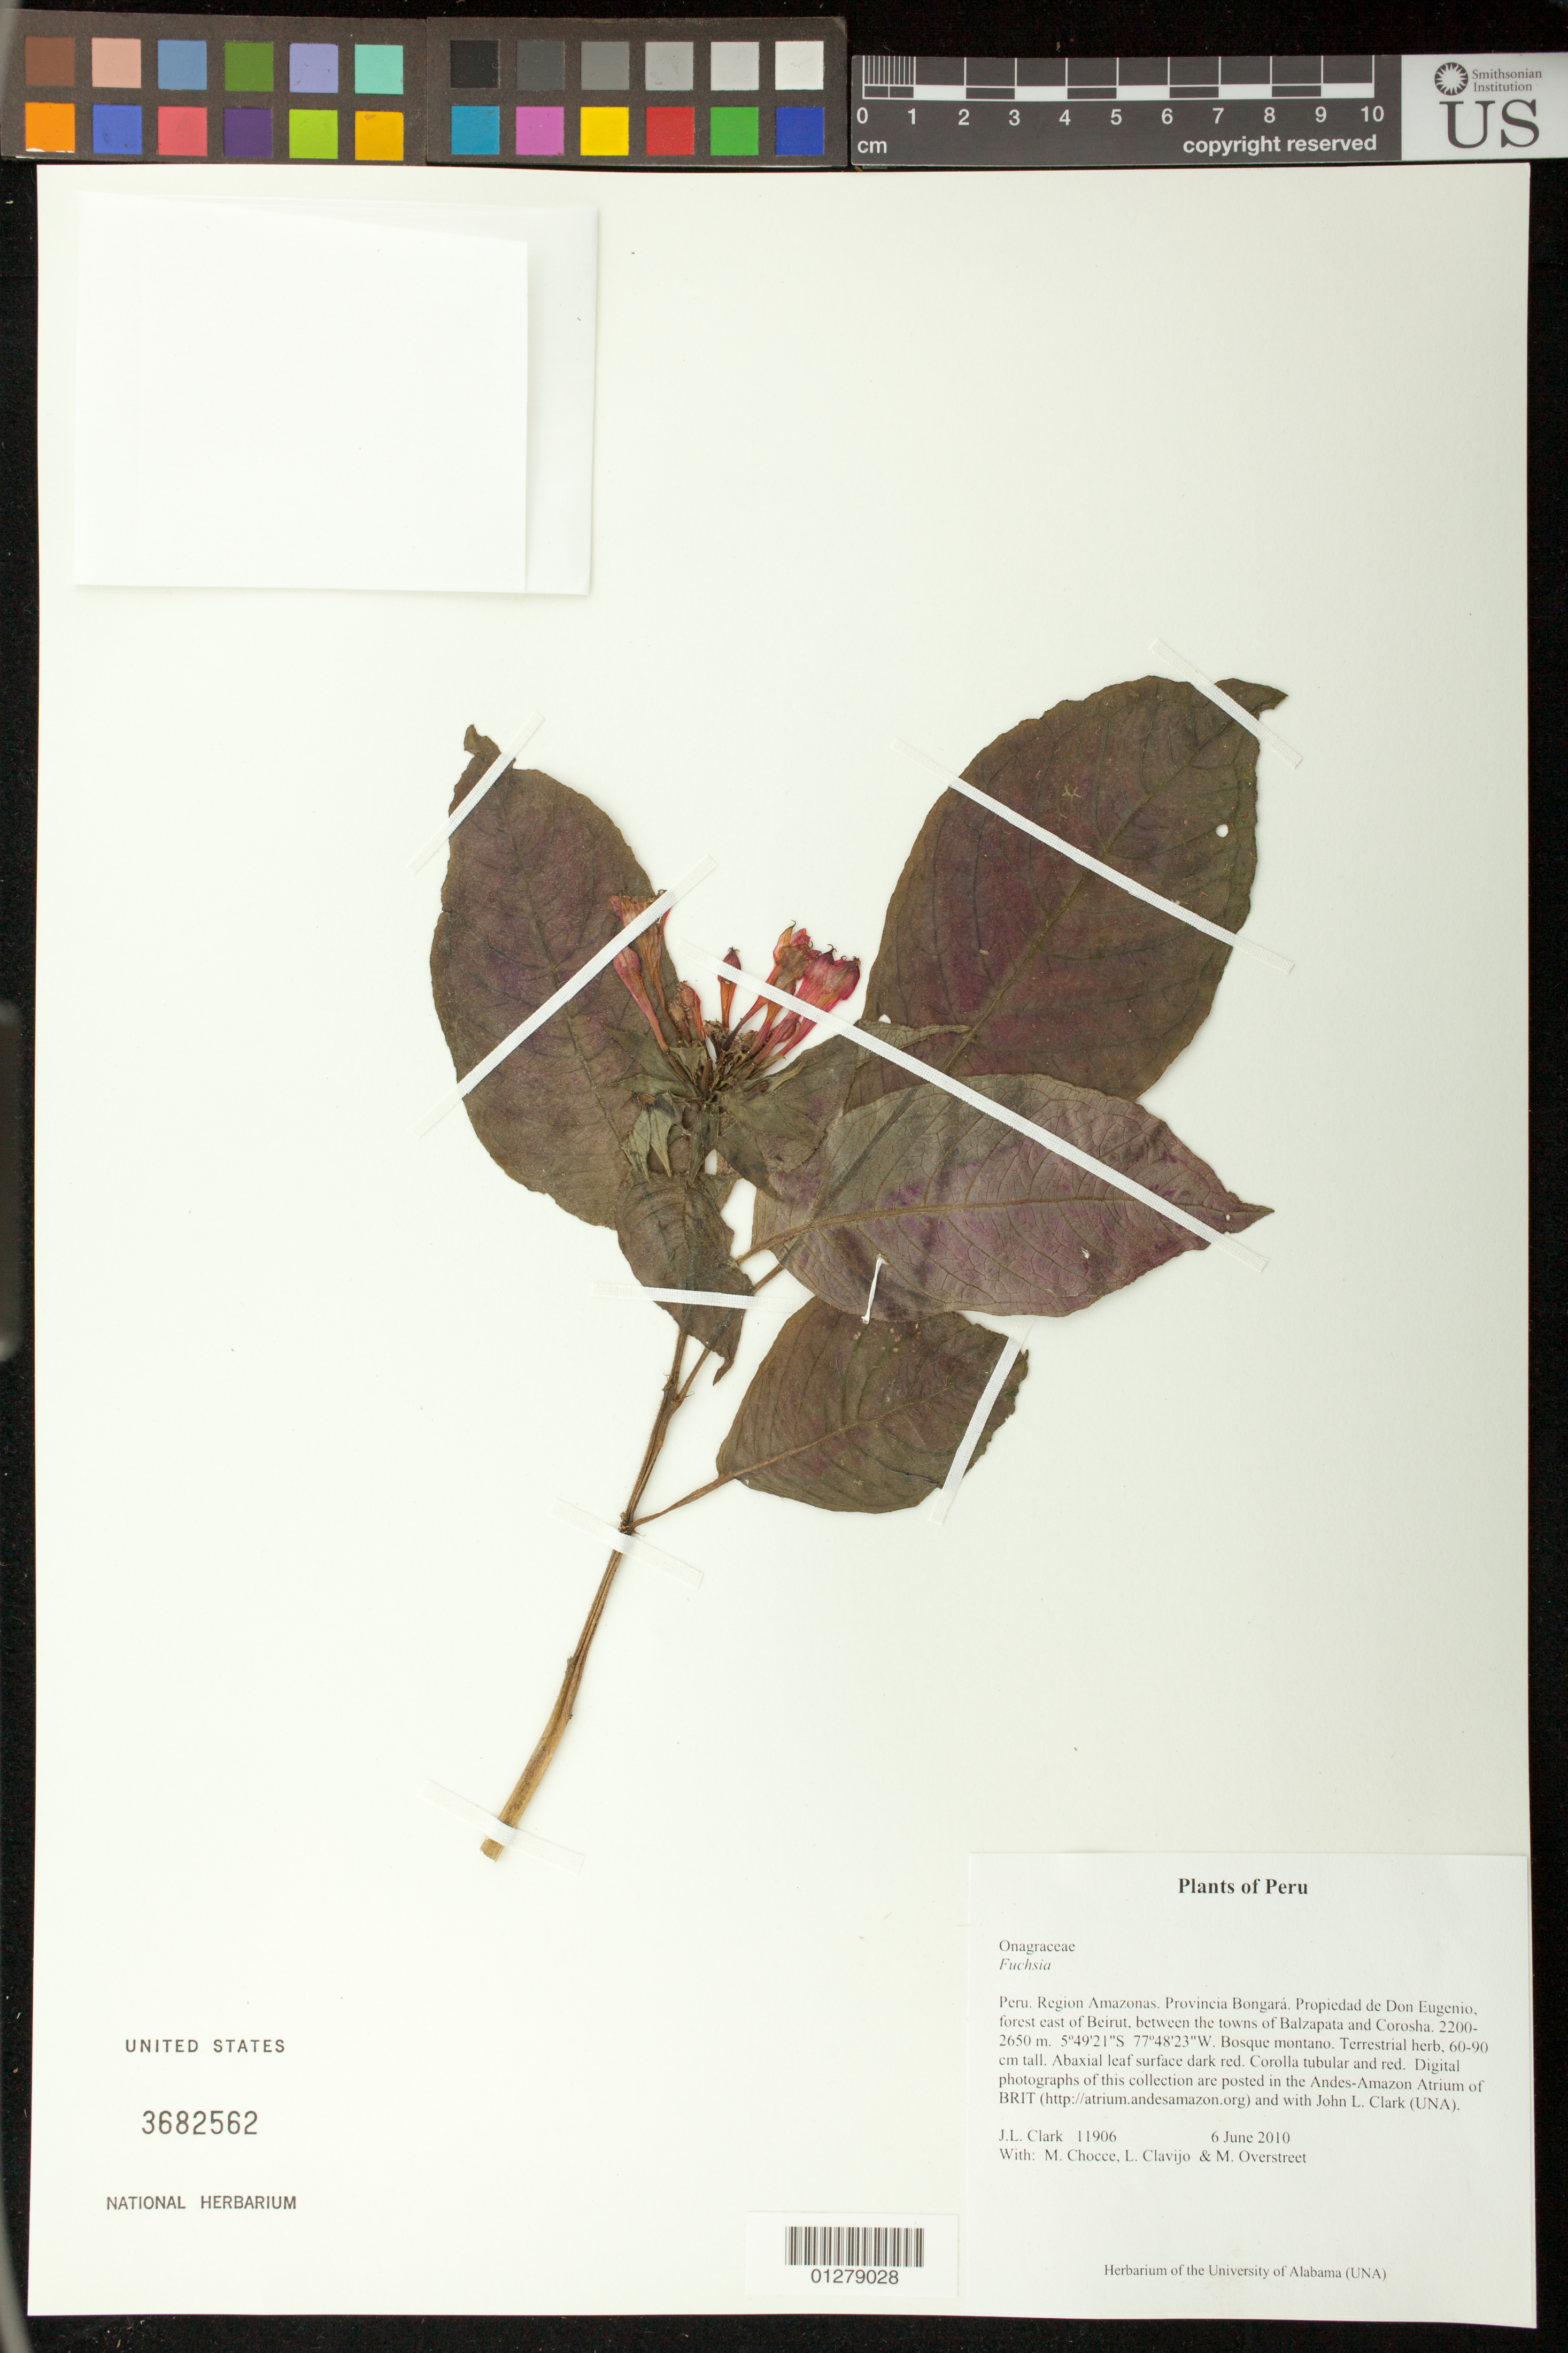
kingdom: Plantae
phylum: Tracheophyta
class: Magnoliopsida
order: Myrtales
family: Onagraceae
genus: Fuchsia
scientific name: Fuchsia pilosa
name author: Fielding & Gardner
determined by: Berry, P. E., (WIS), University of Wisconsin - Madison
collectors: J. L. Clark, M. Chocce, L. Clavijo & M. Overstreet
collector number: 11906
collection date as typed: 06 Jun 2010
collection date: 2010-06-06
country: Peru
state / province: Amazonas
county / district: Bongará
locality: Region Amazonas, propiedad de Don Eugenio, forest east of Beirut, between the towns of Balzapata and Corosha.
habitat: Bosque montano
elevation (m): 2200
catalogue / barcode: US 3682562